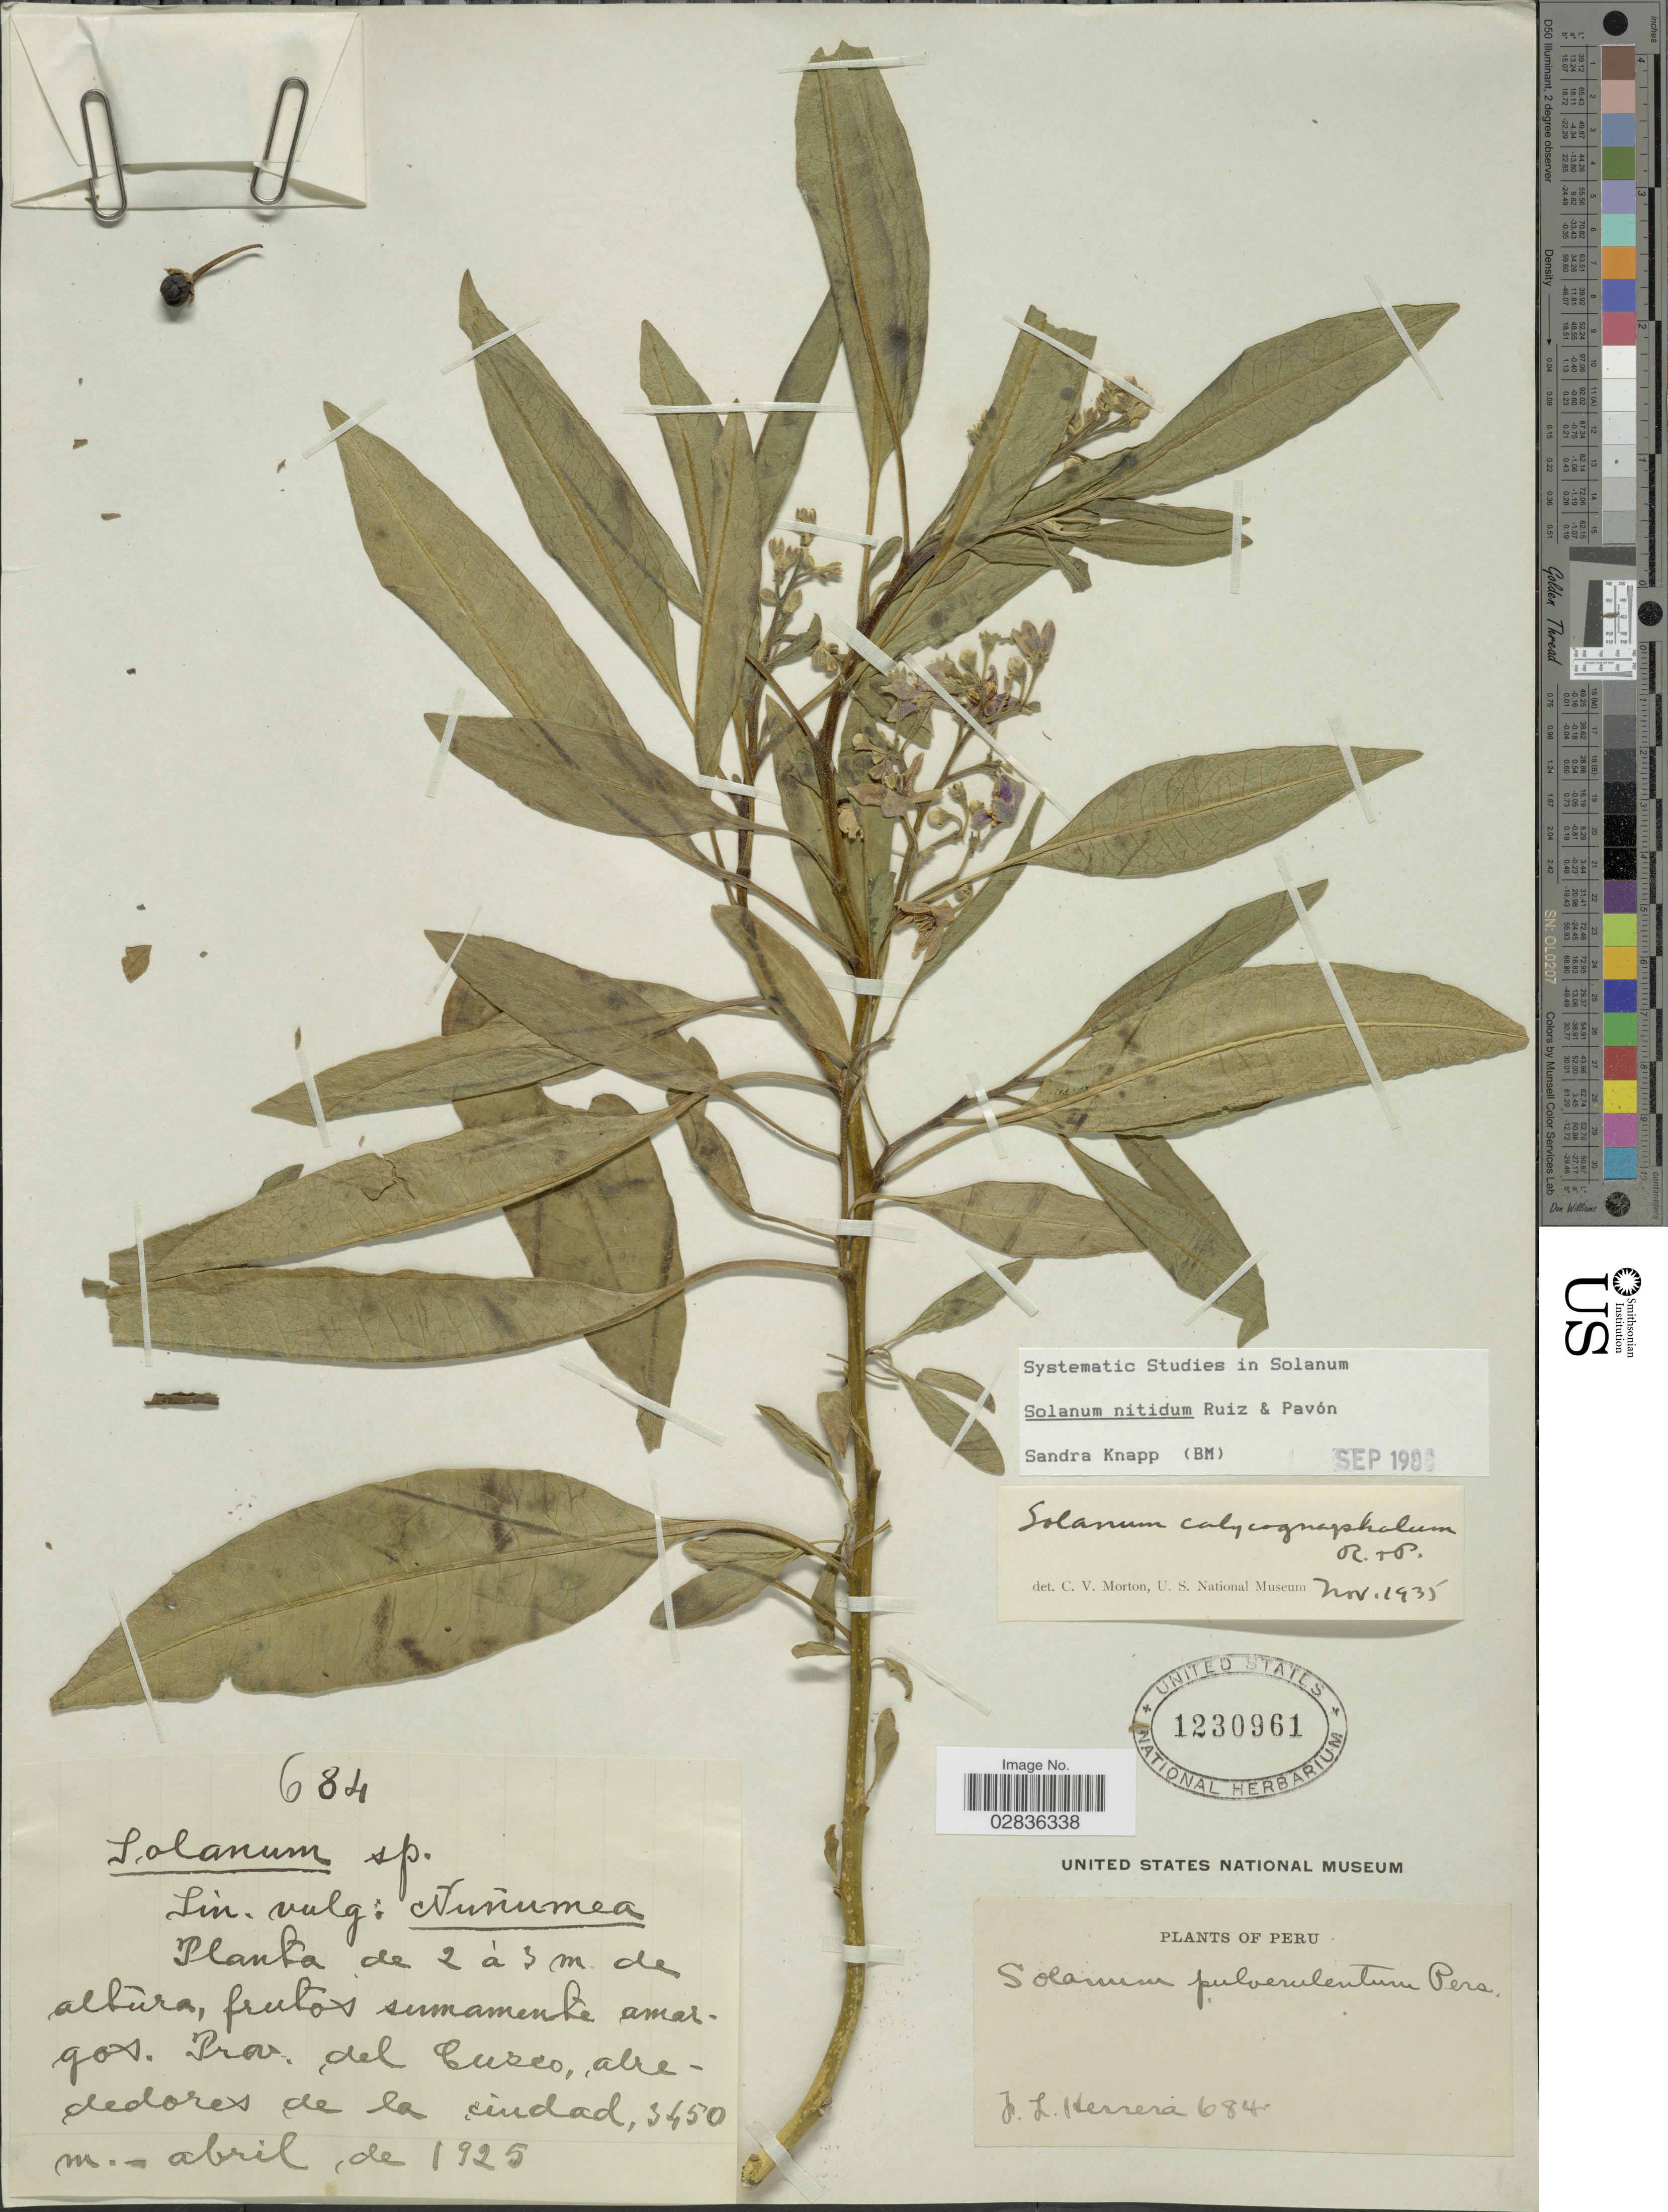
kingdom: Plantae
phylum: Tracheophyta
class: Magnoliopsida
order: Solanales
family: Solanaceae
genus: Solanum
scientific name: Solanum nitidum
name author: Ruiz & Pav.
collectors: F. L. Herrera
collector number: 684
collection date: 1925-04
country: Peru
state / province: Cusco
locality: Prov. del Cuzco, alrededores de la ciudad.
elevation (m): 3450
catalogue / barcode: US 1230961